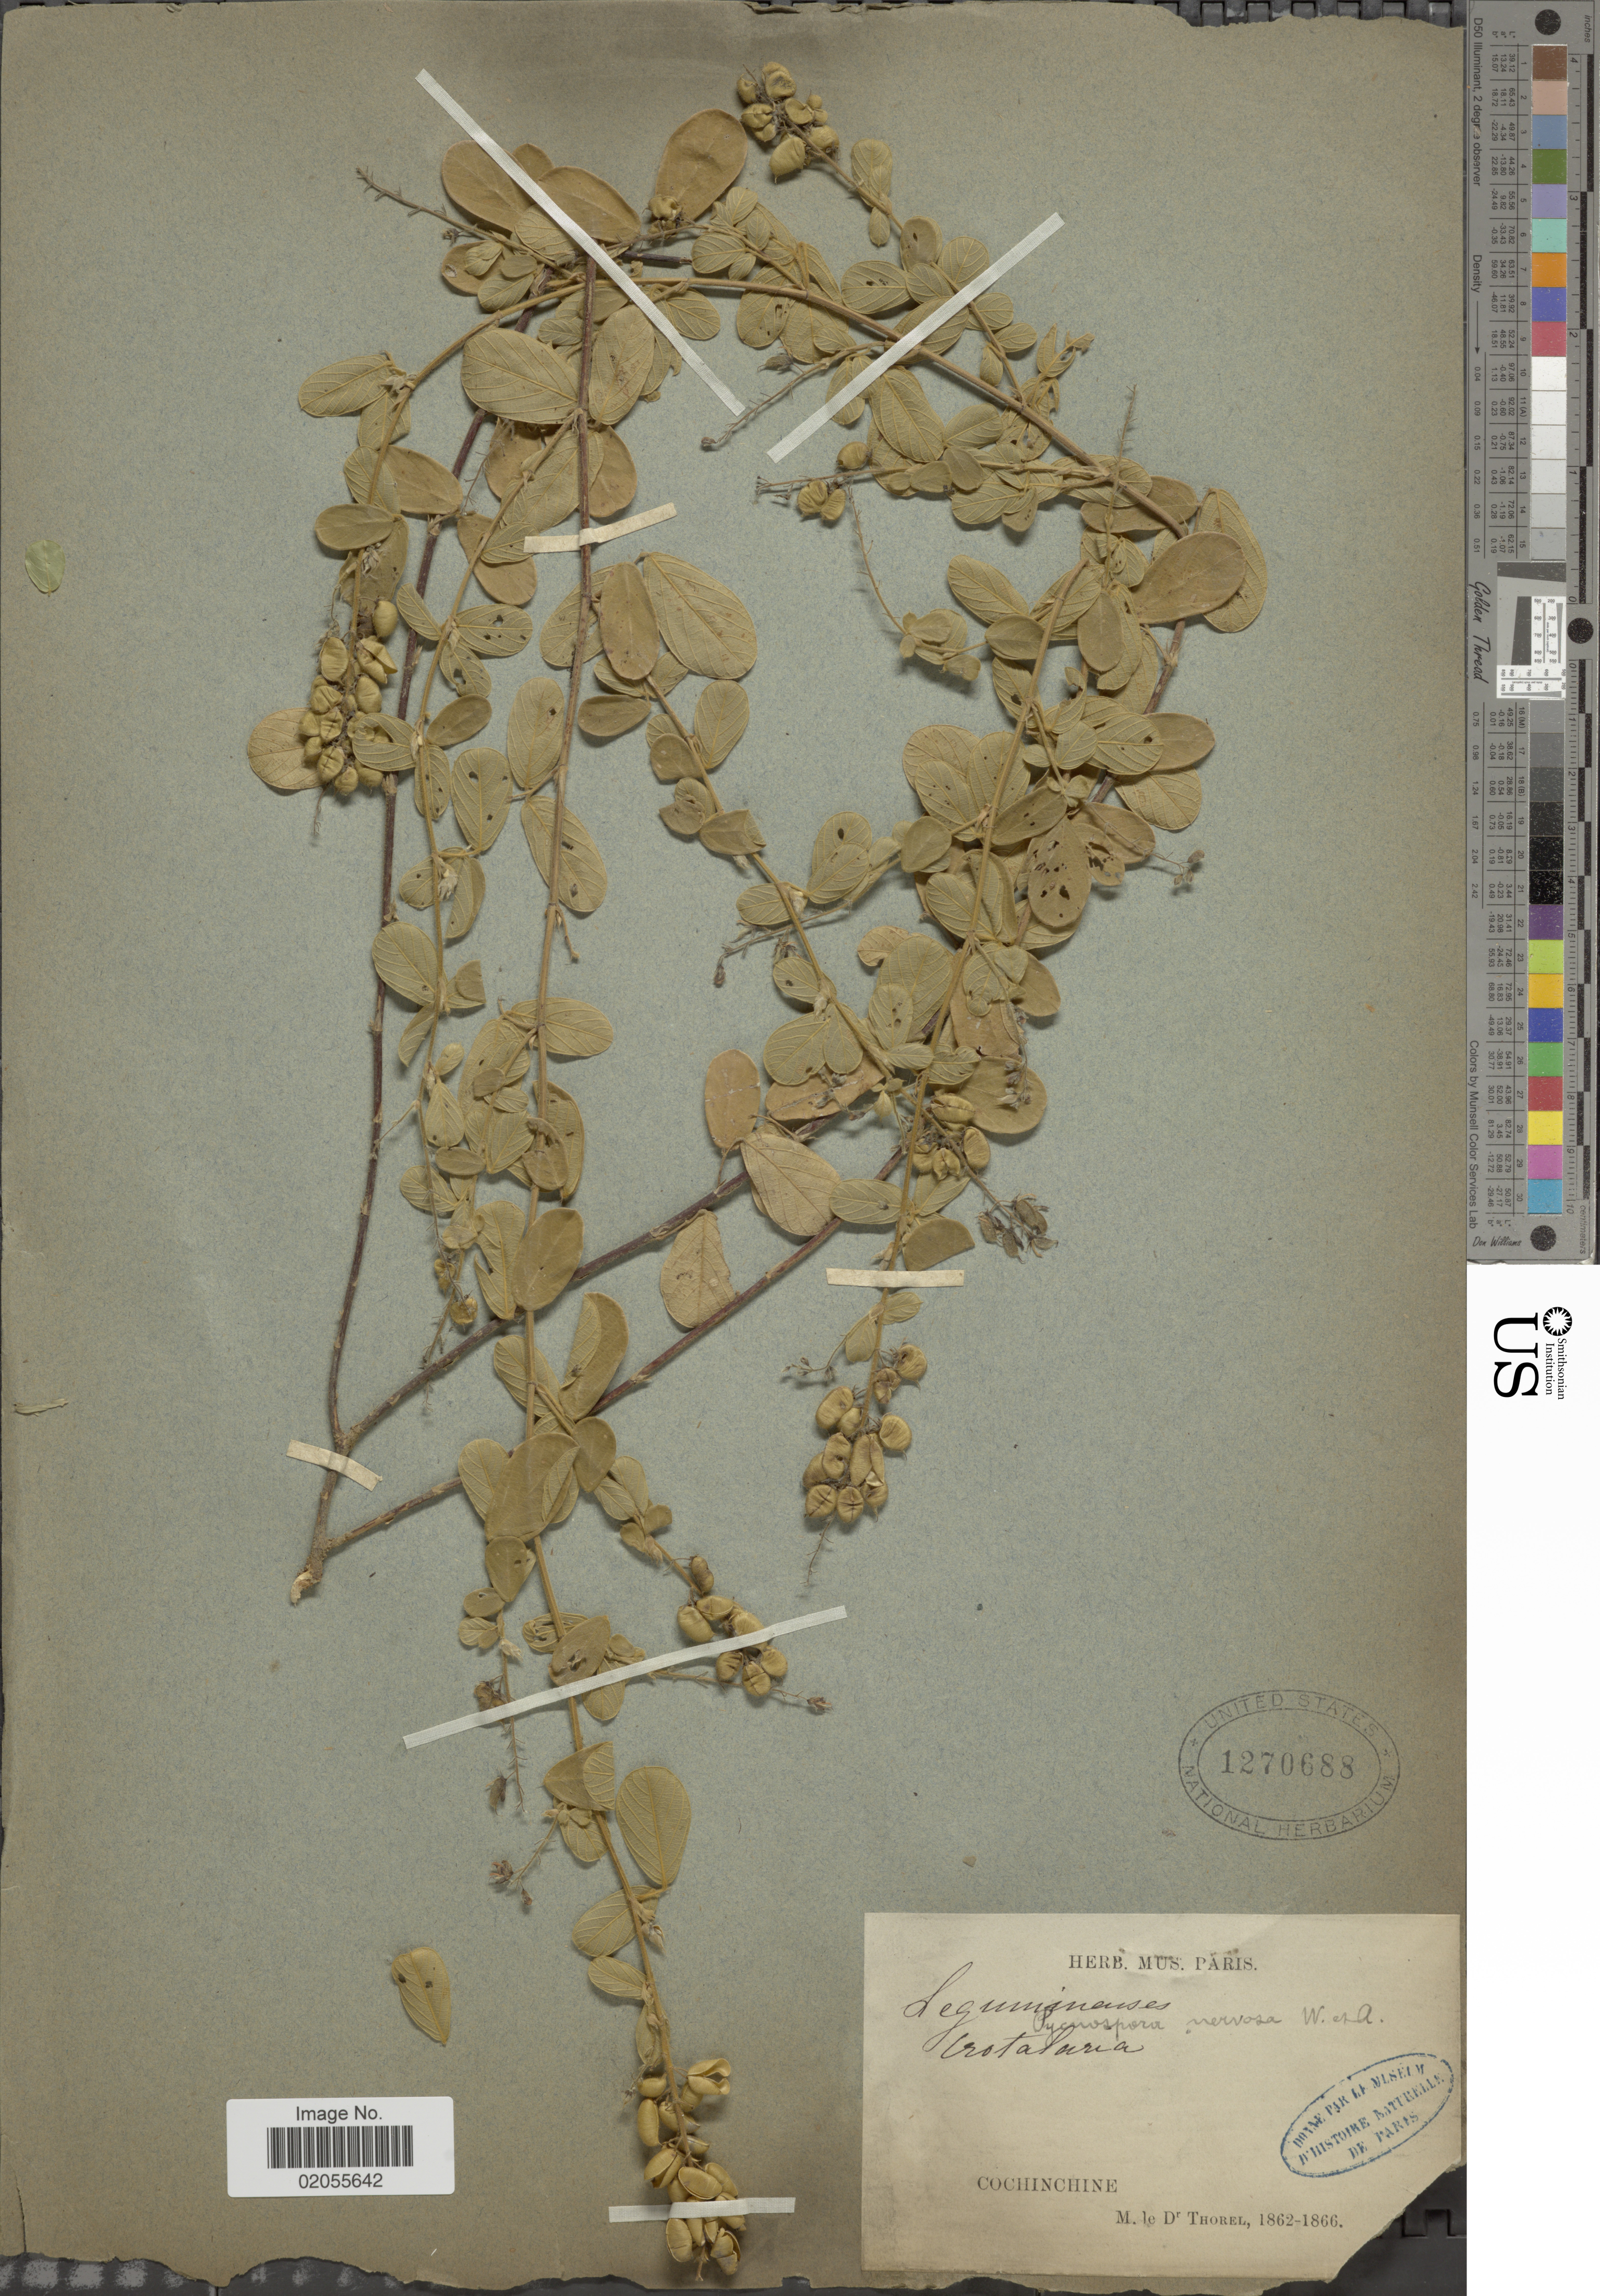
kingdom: Plantae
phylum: Tracheophyta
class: Magnoliopsida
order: Fabales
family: Fabaceae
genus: Pycnospora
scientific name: Pycnospora lutescens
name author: (Poir.) Schindl.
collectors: C. Thorel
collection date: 1862/1866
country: Vietnam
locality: Cochinchine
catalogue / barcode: US 1270688